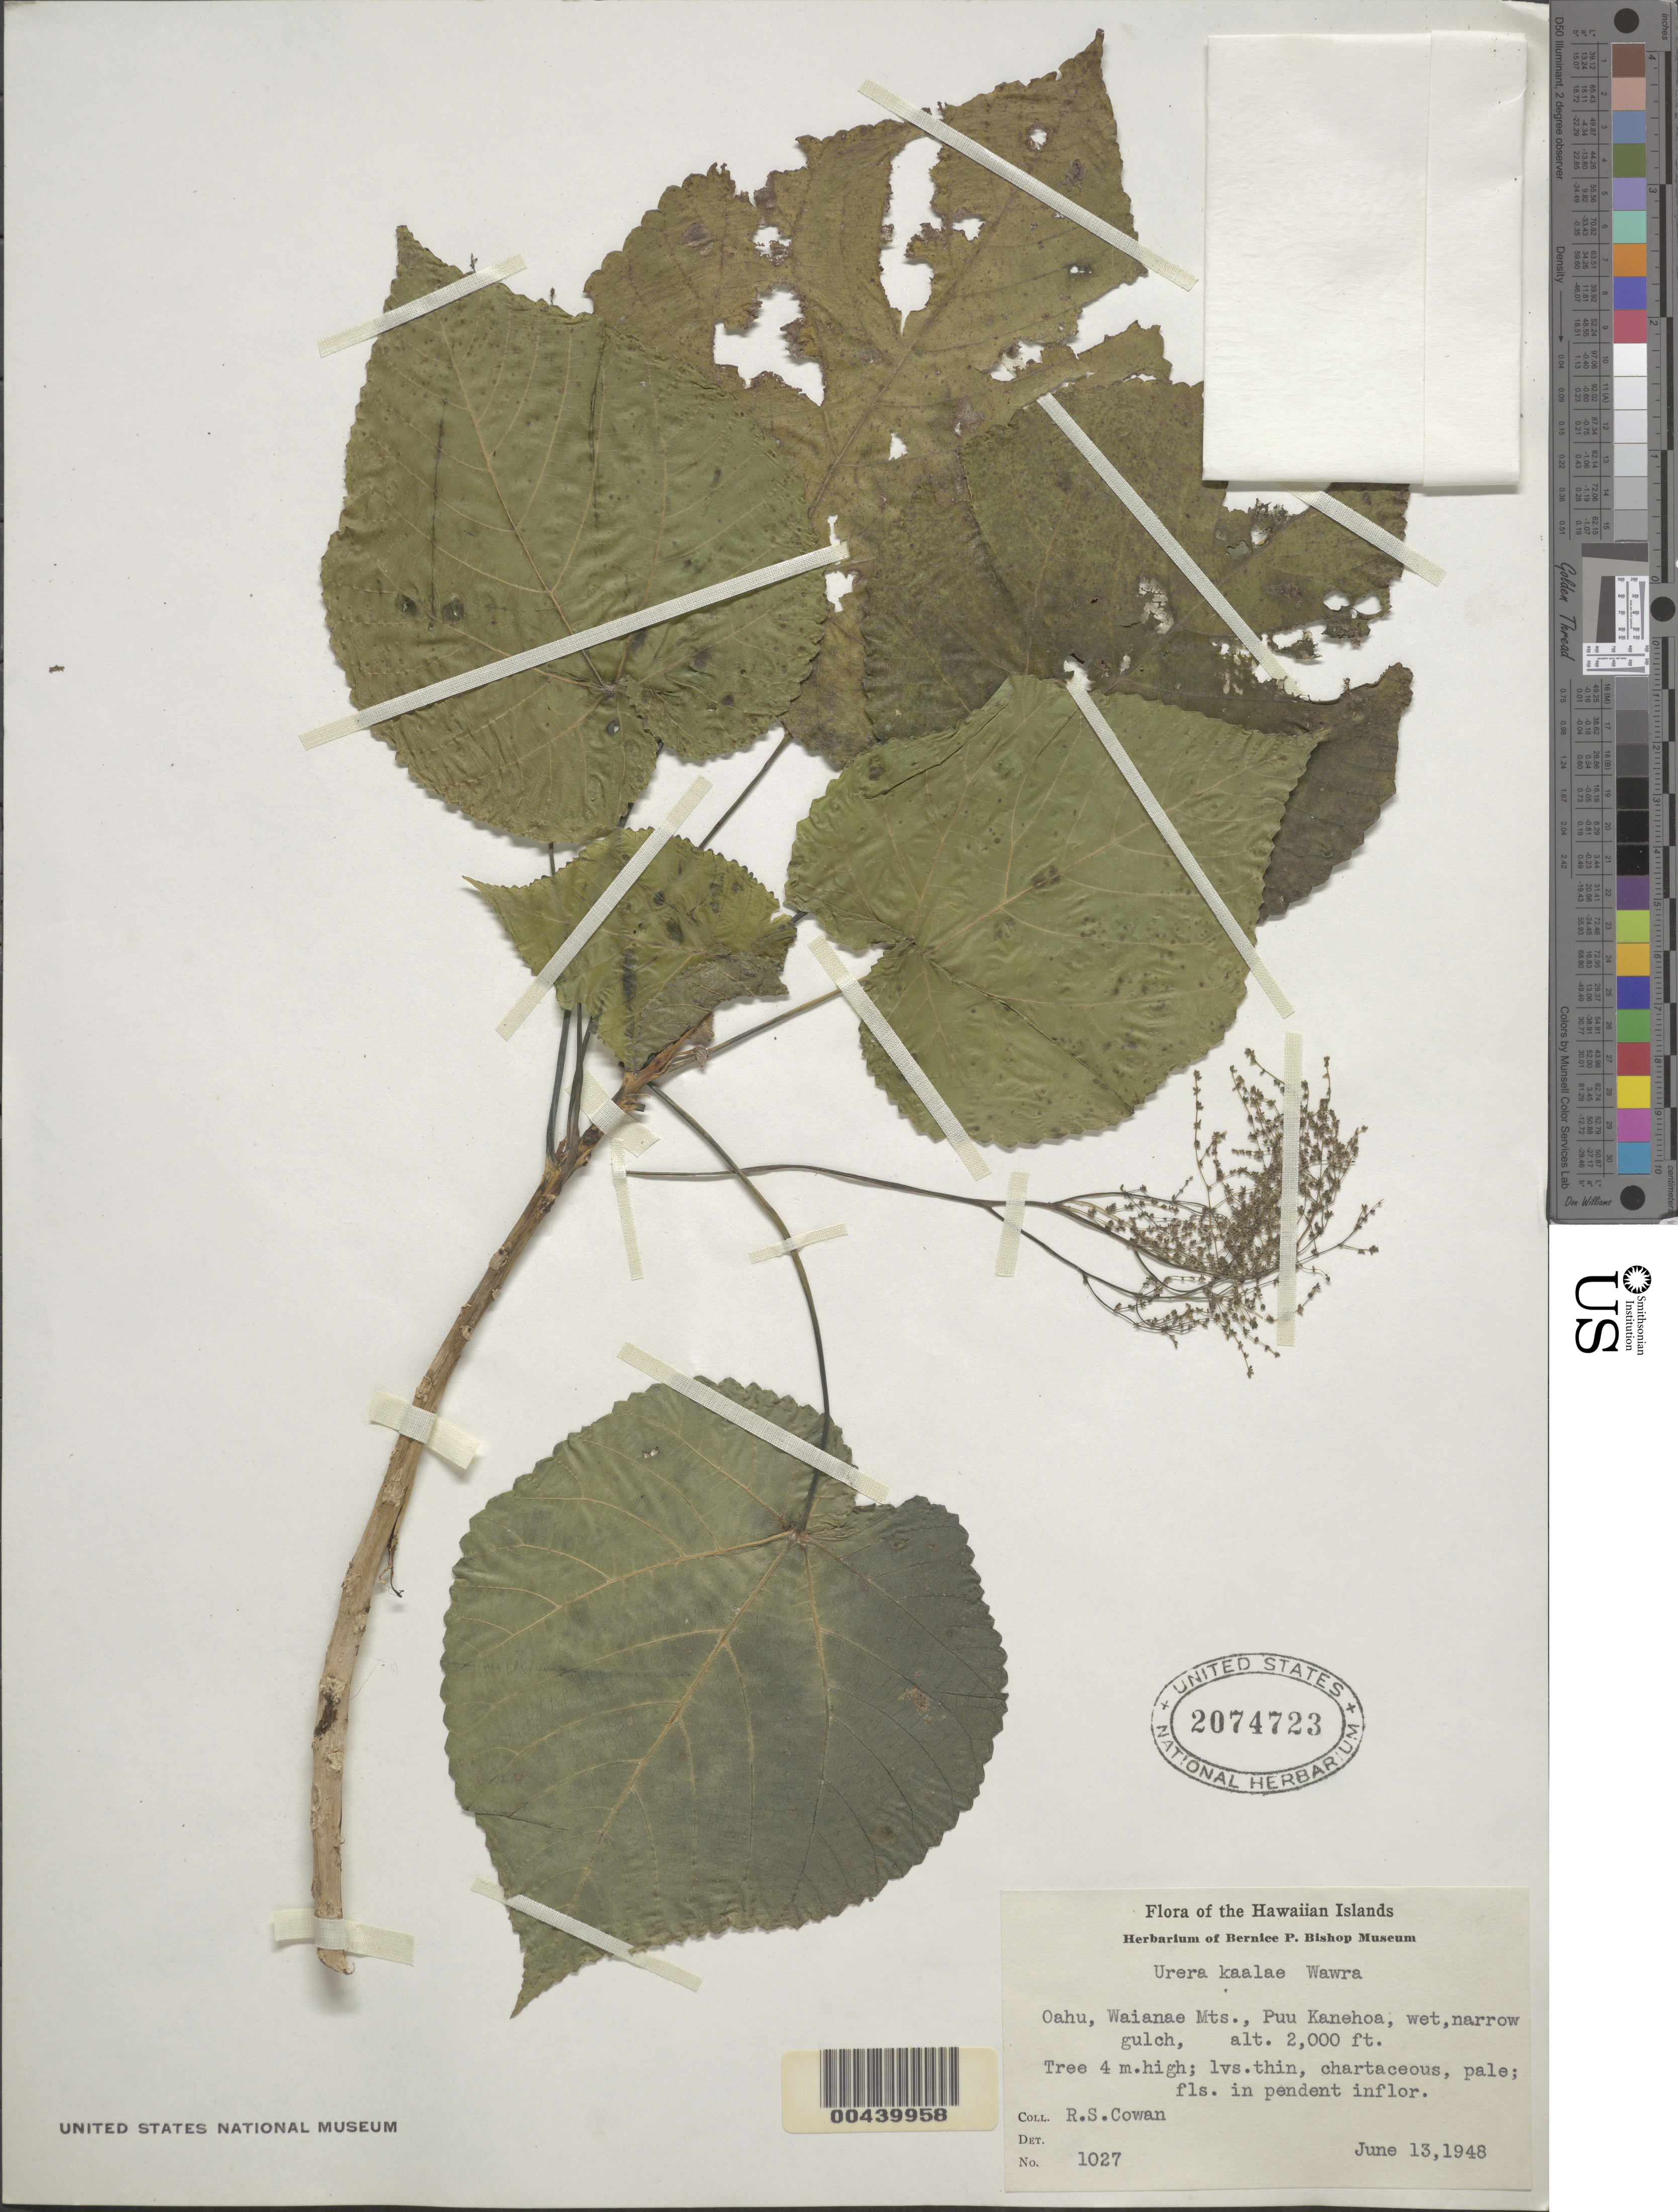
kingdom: Plantae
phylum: Tracheophyta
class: Magnoliopsida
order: Rosales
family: Urticaceae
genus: Urera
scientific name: Urera kaalae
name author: Wawra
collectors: R. S. Cowan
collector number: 1027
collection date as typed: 13 Jun 1948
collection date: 1948-06-13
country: United States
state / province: Hawaii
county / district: Honolulu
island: Oahu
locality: Waianae Mountains, Puu Kanehoa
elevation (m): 610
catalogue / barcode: US 2074723